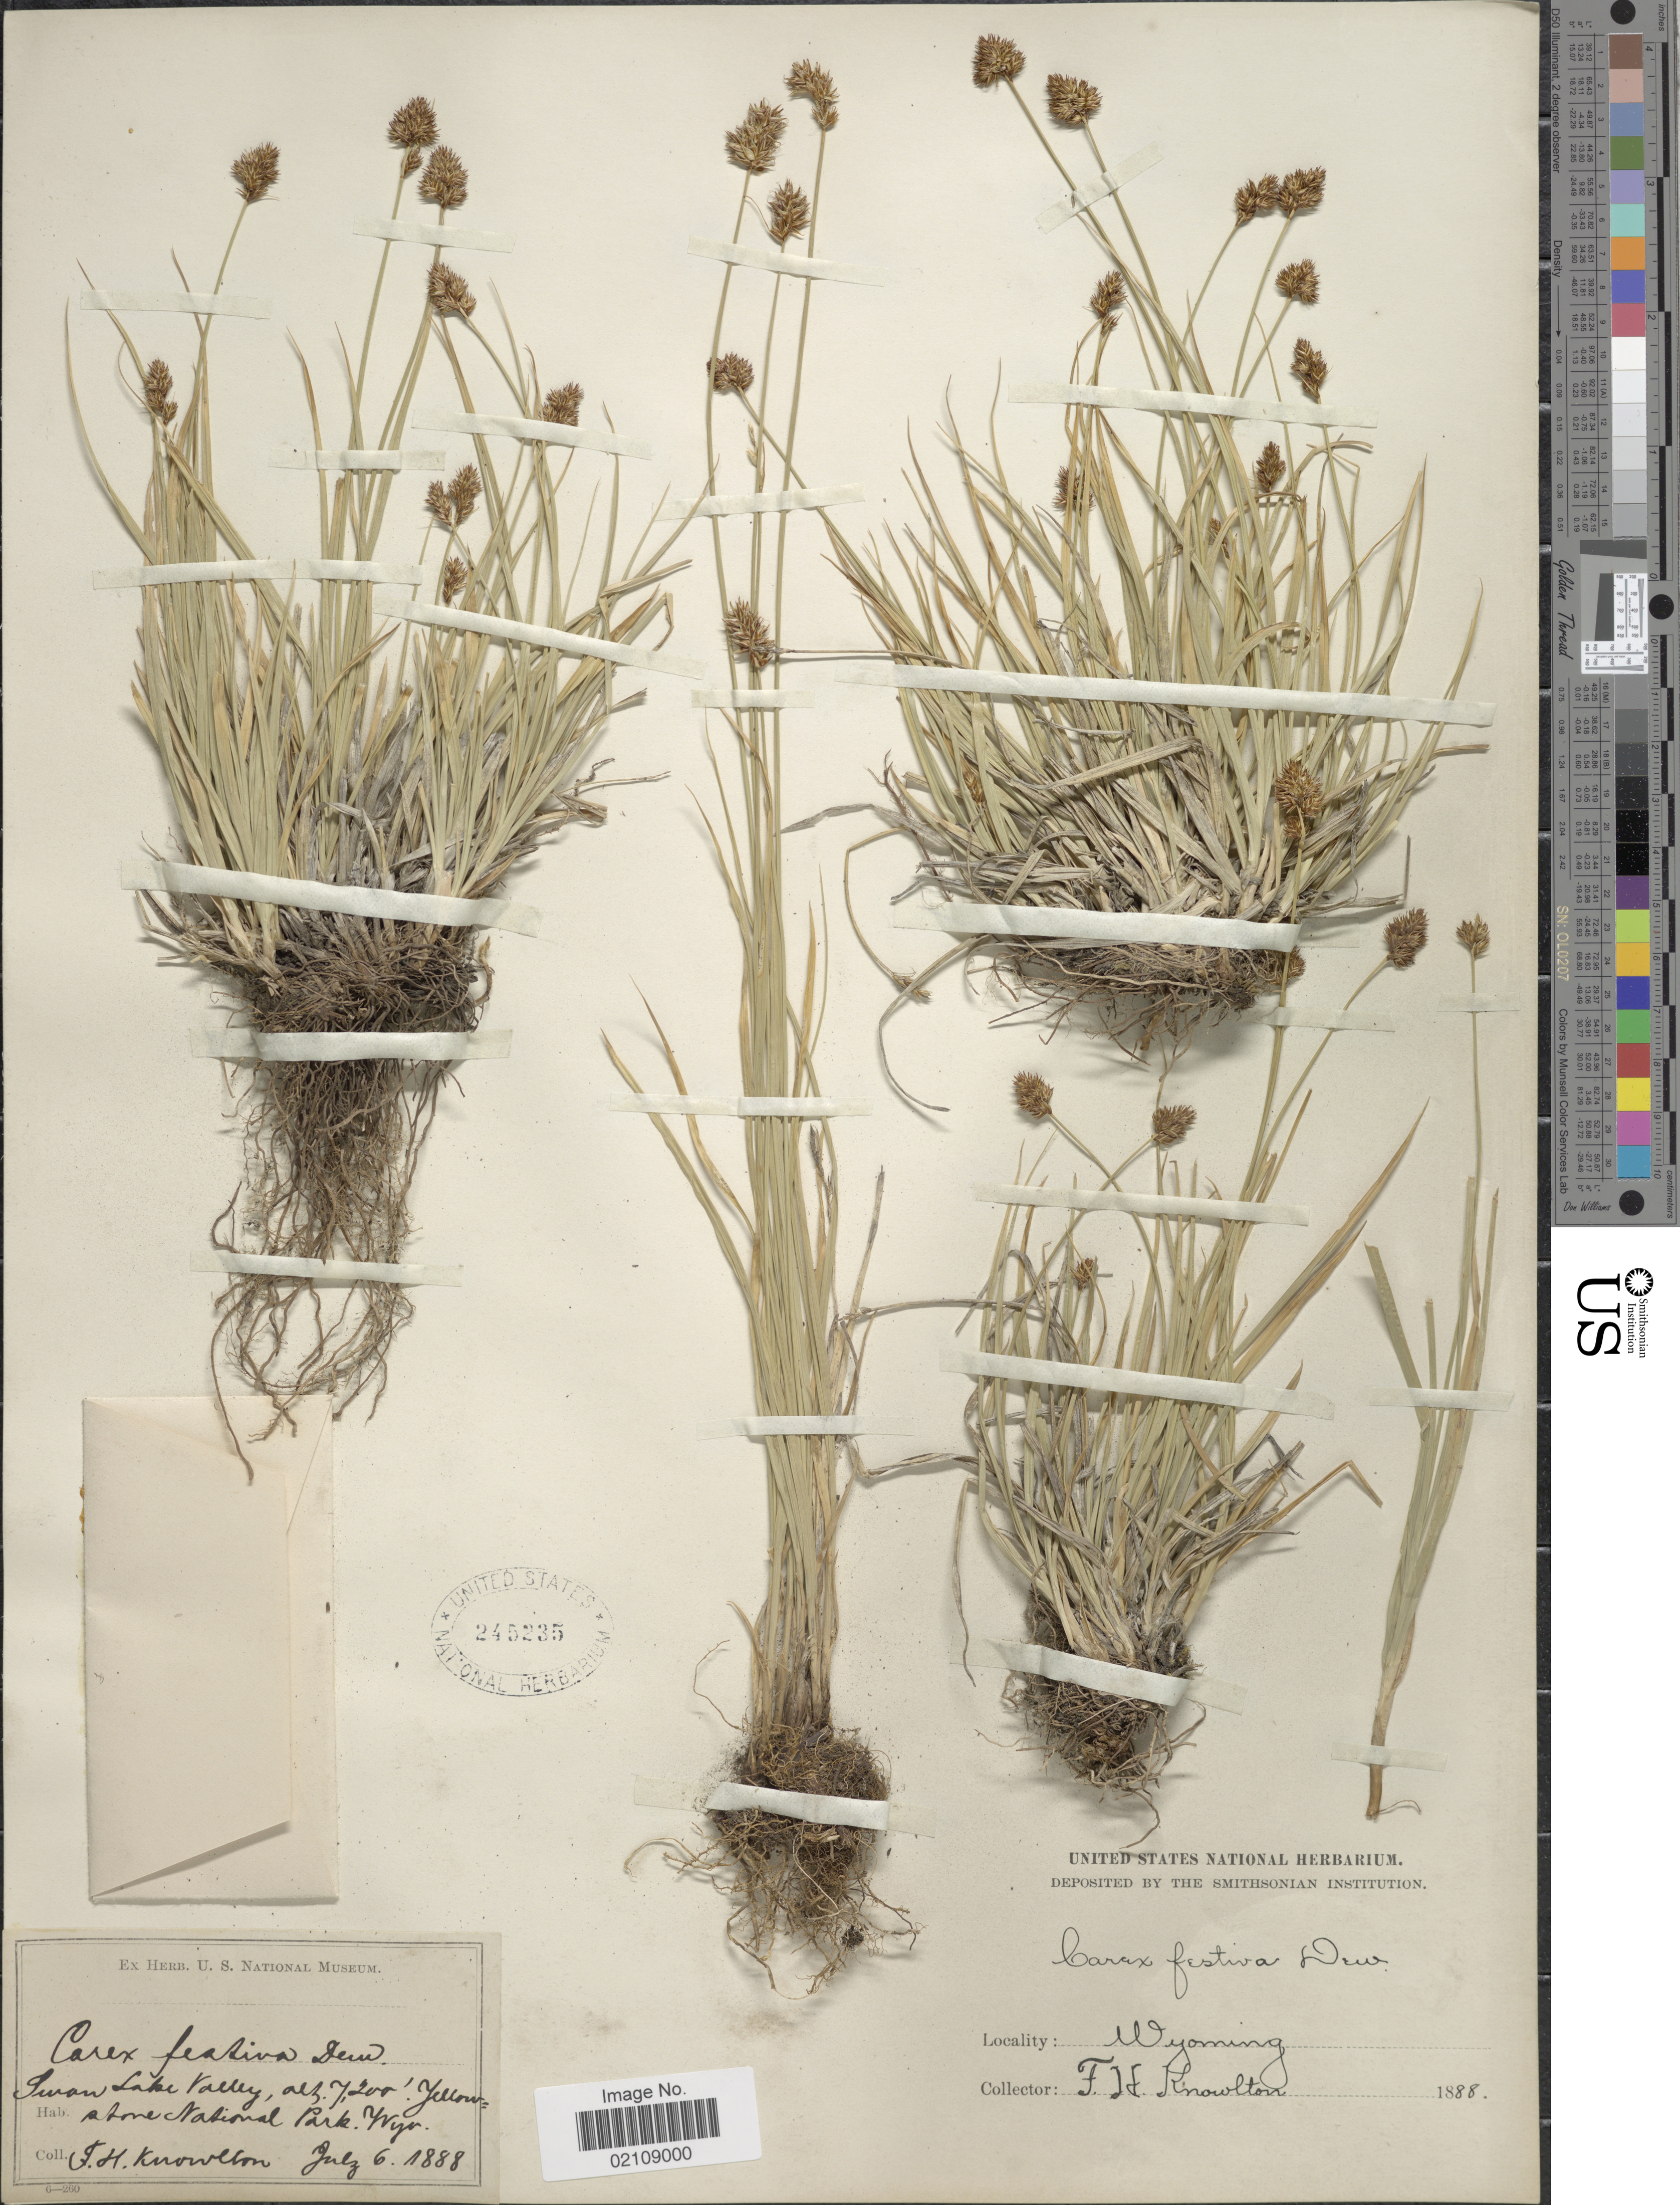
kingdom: Plantae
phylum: Tracheophyta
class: Liliopsida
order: Poales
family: Cyperaceae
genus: Carex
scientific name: Carex microptera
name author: Mack.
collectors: F. H. Knowlton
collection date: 1888-07-06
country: United States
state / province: Wyoming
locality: Swan Lake Valley, Yellowstone National Park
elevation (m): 2195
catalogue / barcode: US 245235